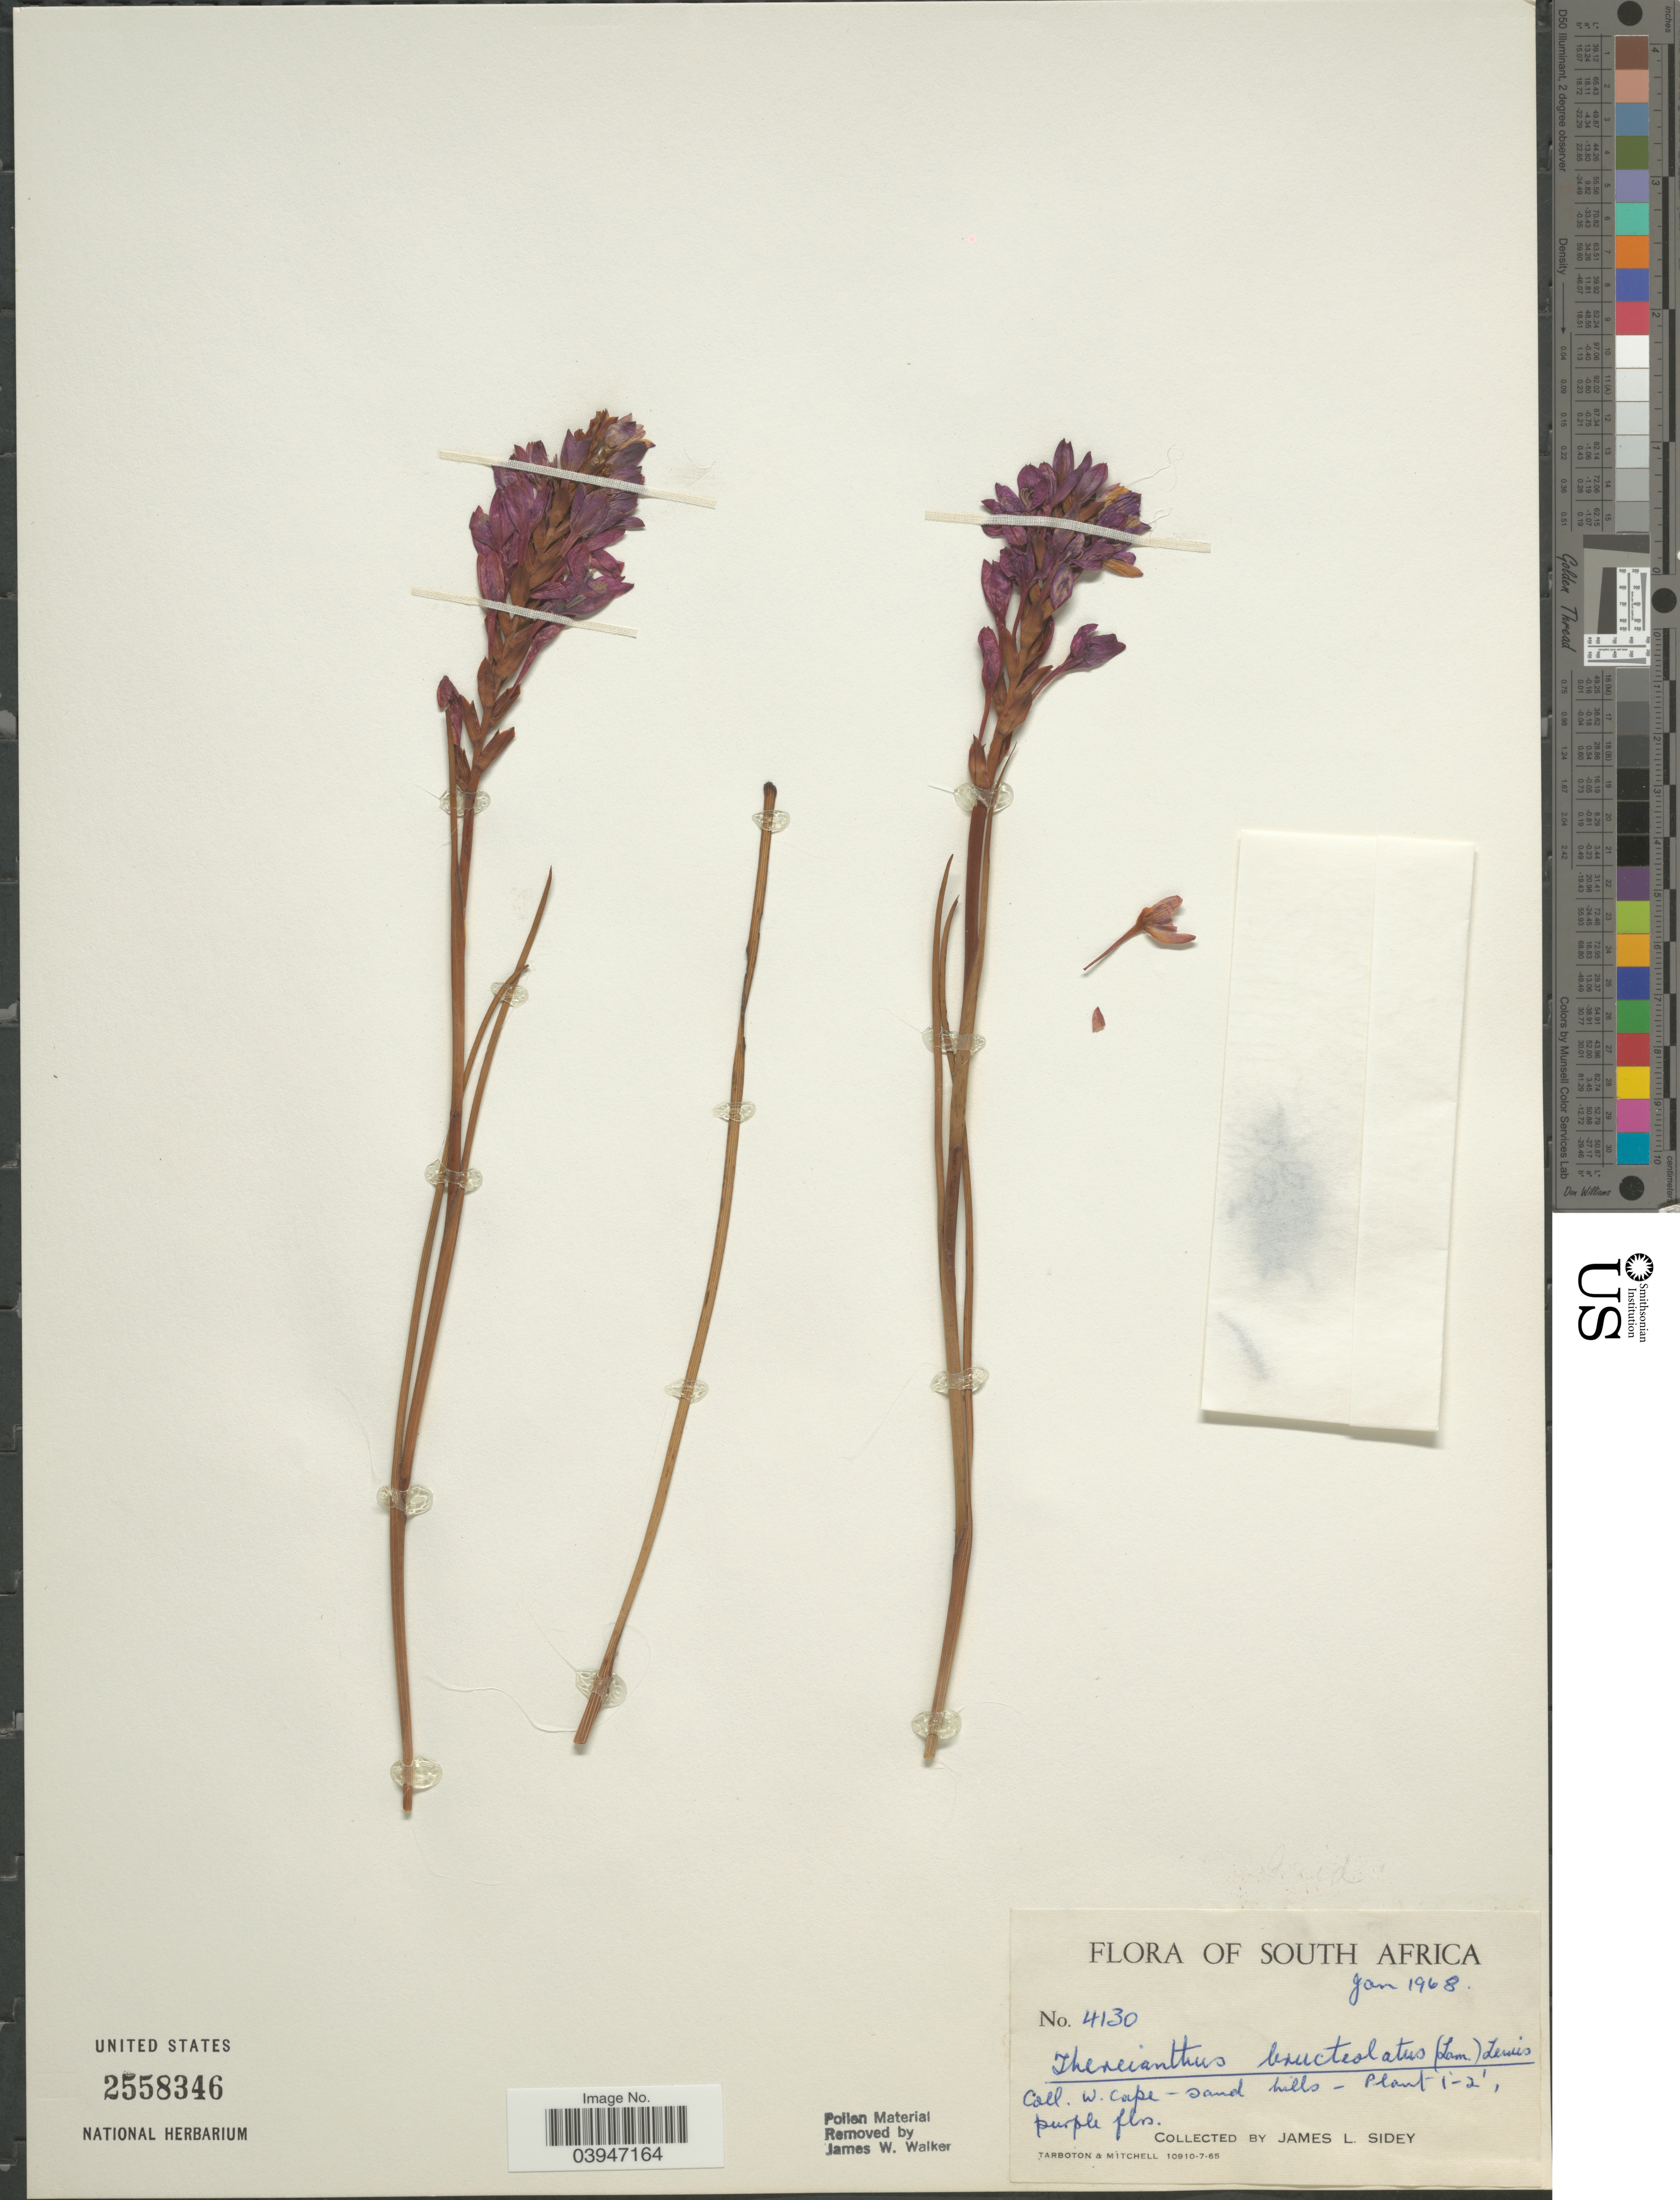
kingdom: Plantae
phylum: Tracheophyta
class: Liliopsida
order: Asparagales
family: Iridaceae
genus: Thereianthus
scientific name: Thereianthus bracteolatus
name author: (Lam.) G.J. Lewis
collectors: J. L. Sidey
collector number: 4130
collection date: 1968-01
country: South Africa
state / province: Western Cape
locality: W. Cape.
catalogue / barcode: US 2558346